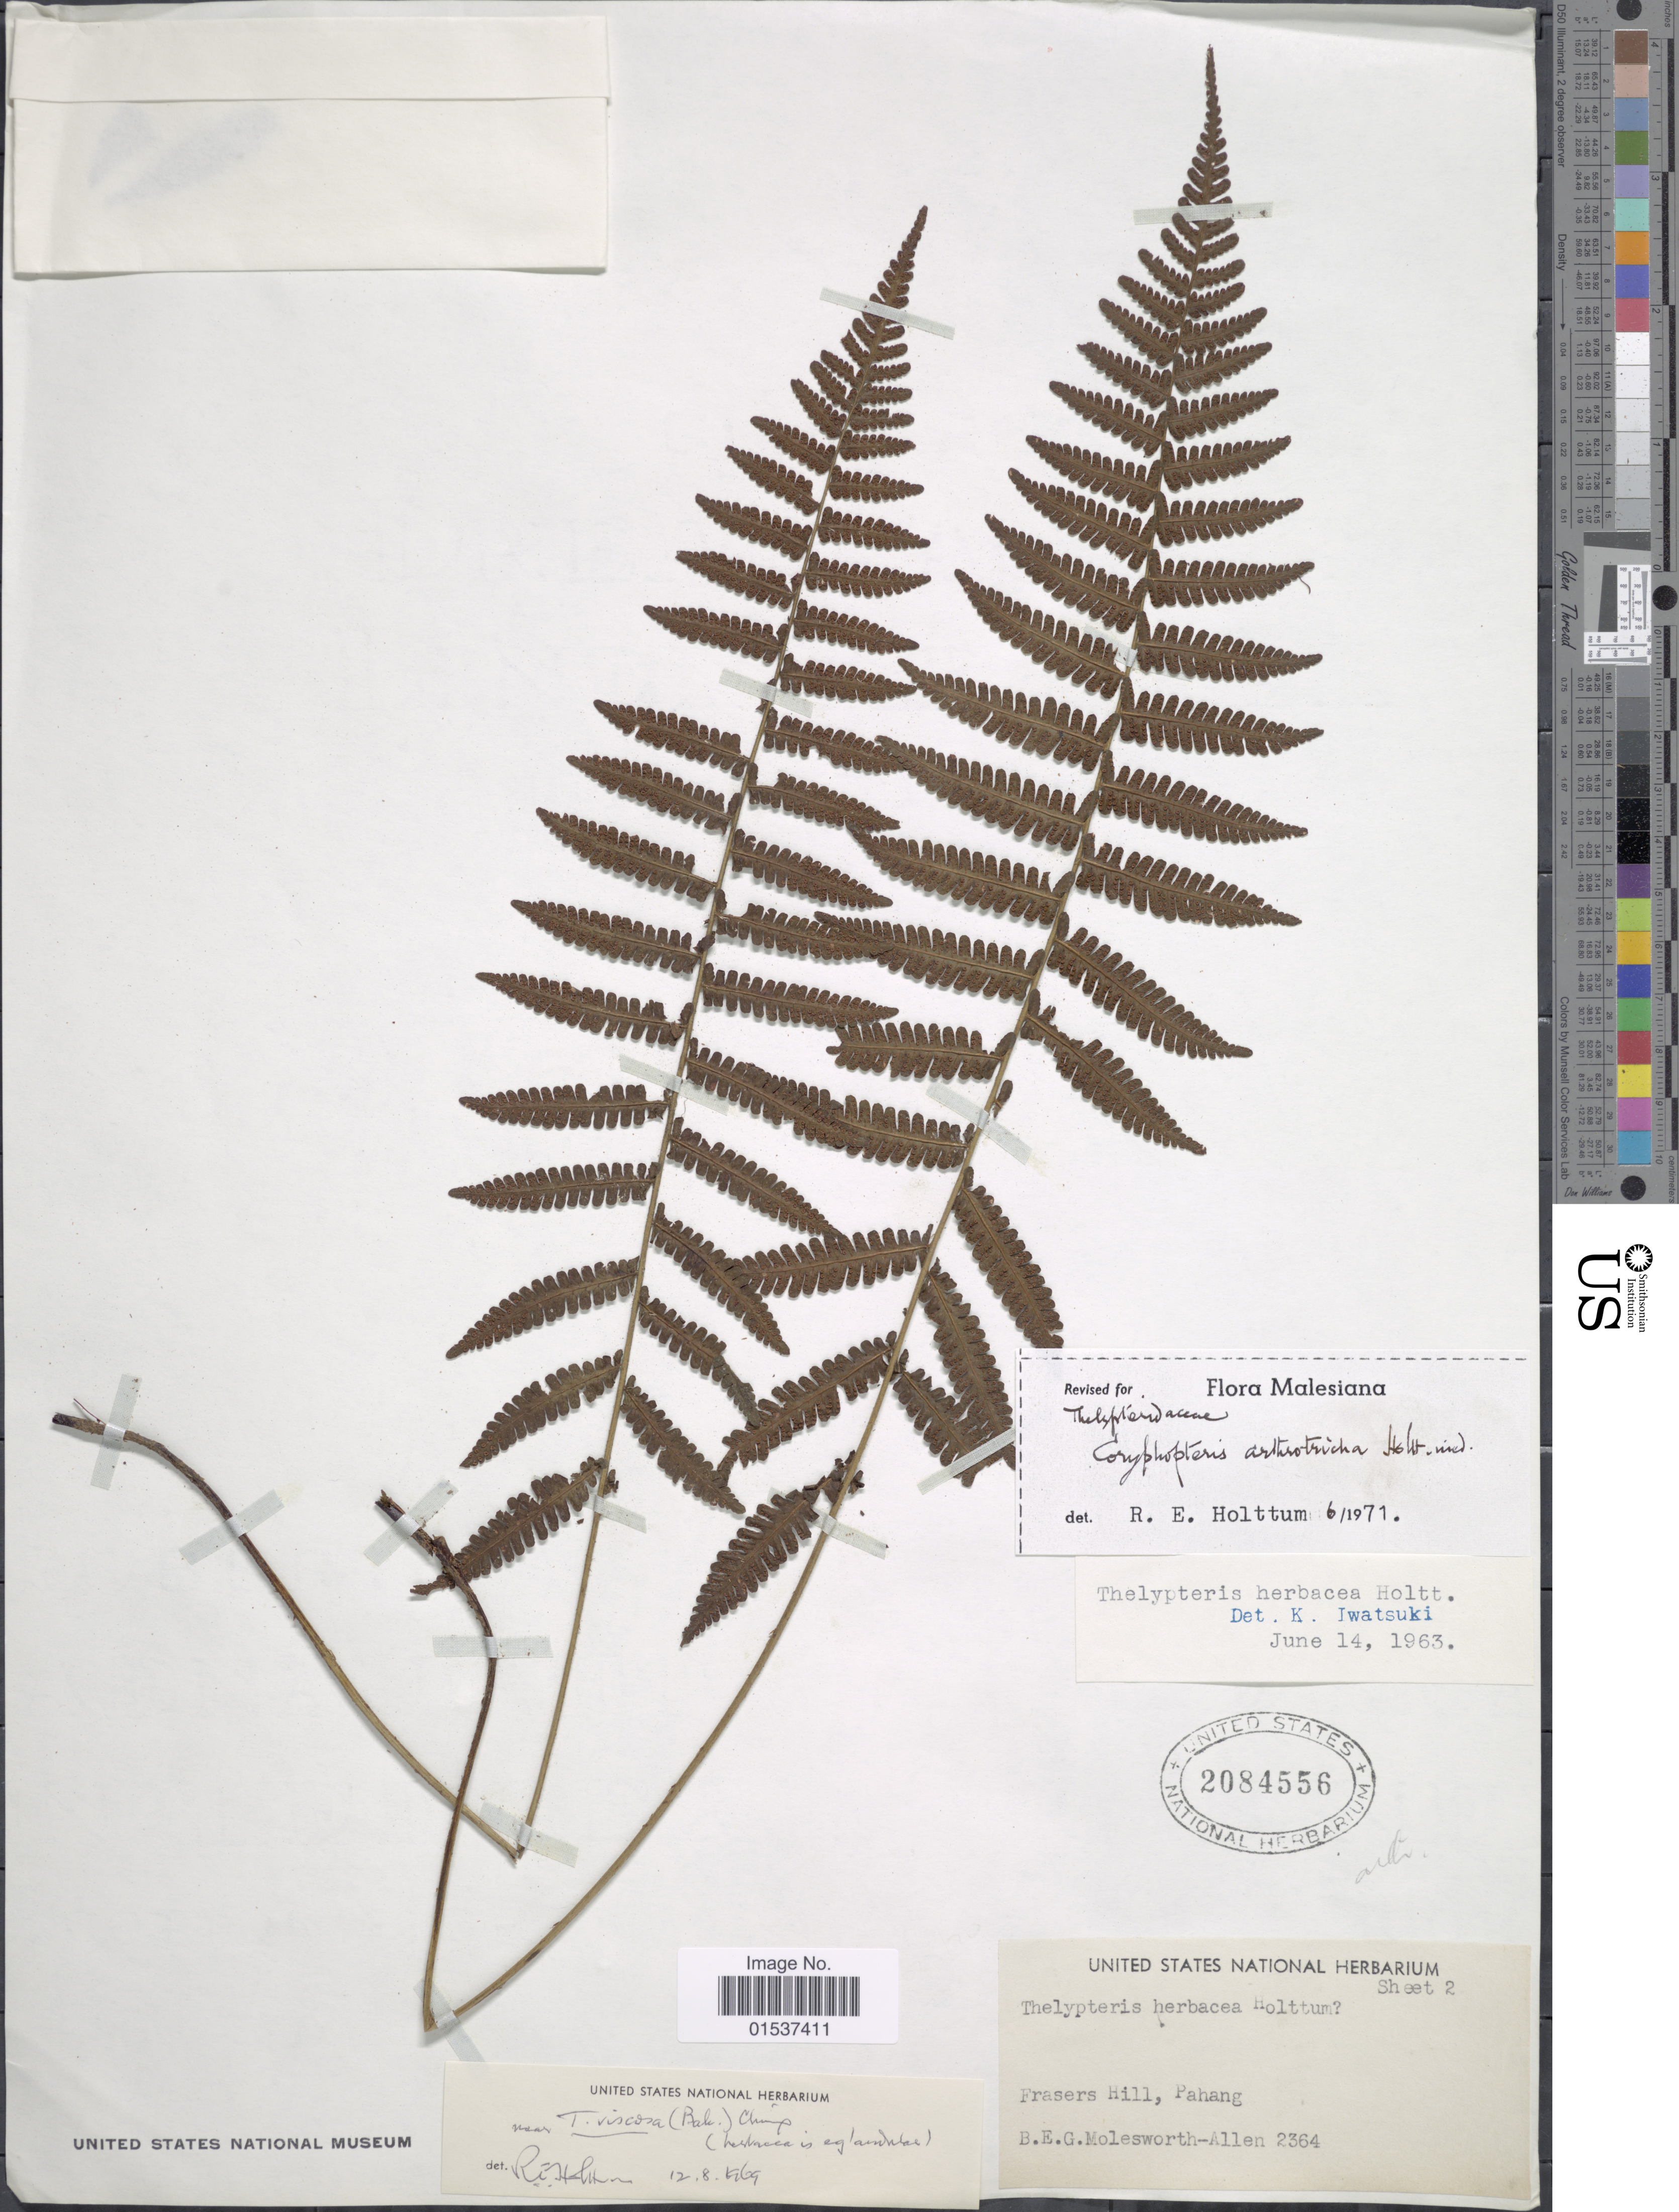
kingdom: Plantae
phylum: Tracheophyta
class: Polypodiopsida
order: Polypodiales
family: Thelypteridaceae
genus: Coryphopteris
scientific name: Coryphopteris arthrotricha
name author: Holttum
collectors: B. E. G. Molesworth-Allen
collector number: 2364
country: Malaysia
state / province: Pahang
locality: Frasers Hill, Pahang.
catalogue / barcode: US 2084556